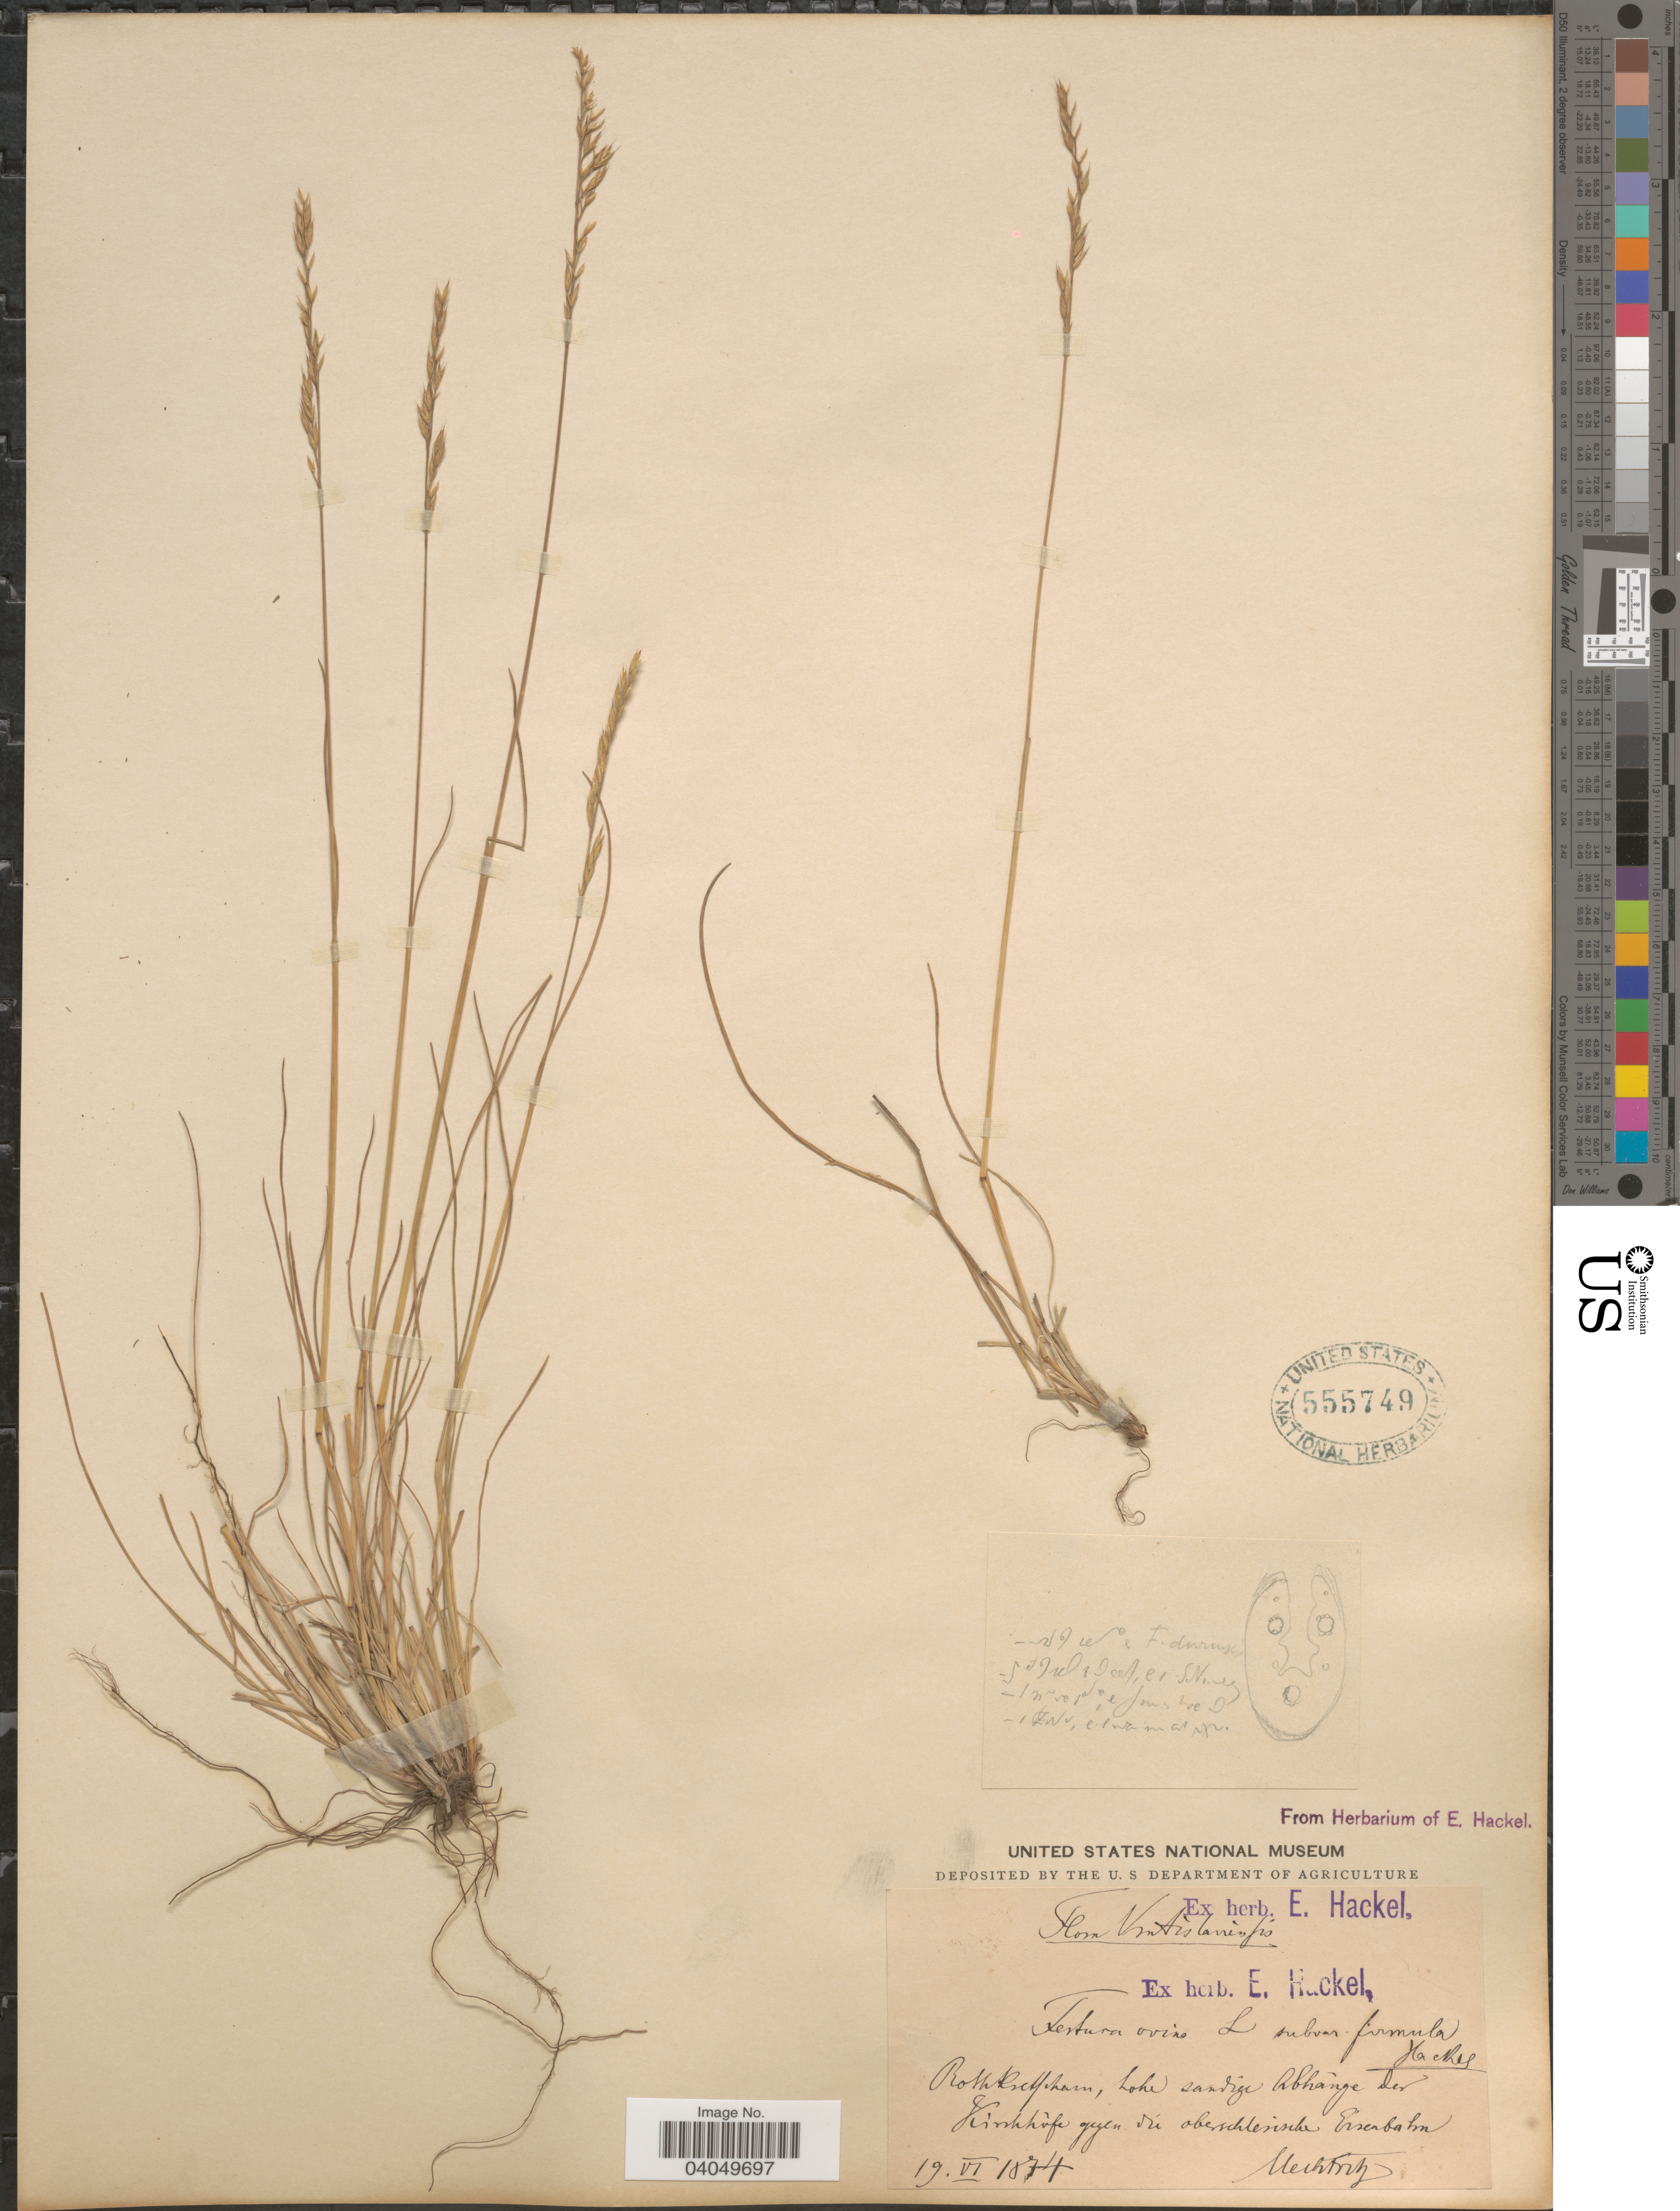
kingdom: Plantae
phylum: Tracheophyta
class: Liliopsida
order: Poales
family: Poaceae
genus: Festuca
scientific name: Festuca ovina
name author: L.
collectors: Uechtritz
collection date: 1874-06-19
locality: Rothnerffham [interpreted], hohe sandige Abhange der Kinkhofe [interpreted] gegen die oberchlerische Eisenbahn.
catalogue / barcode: US 555749